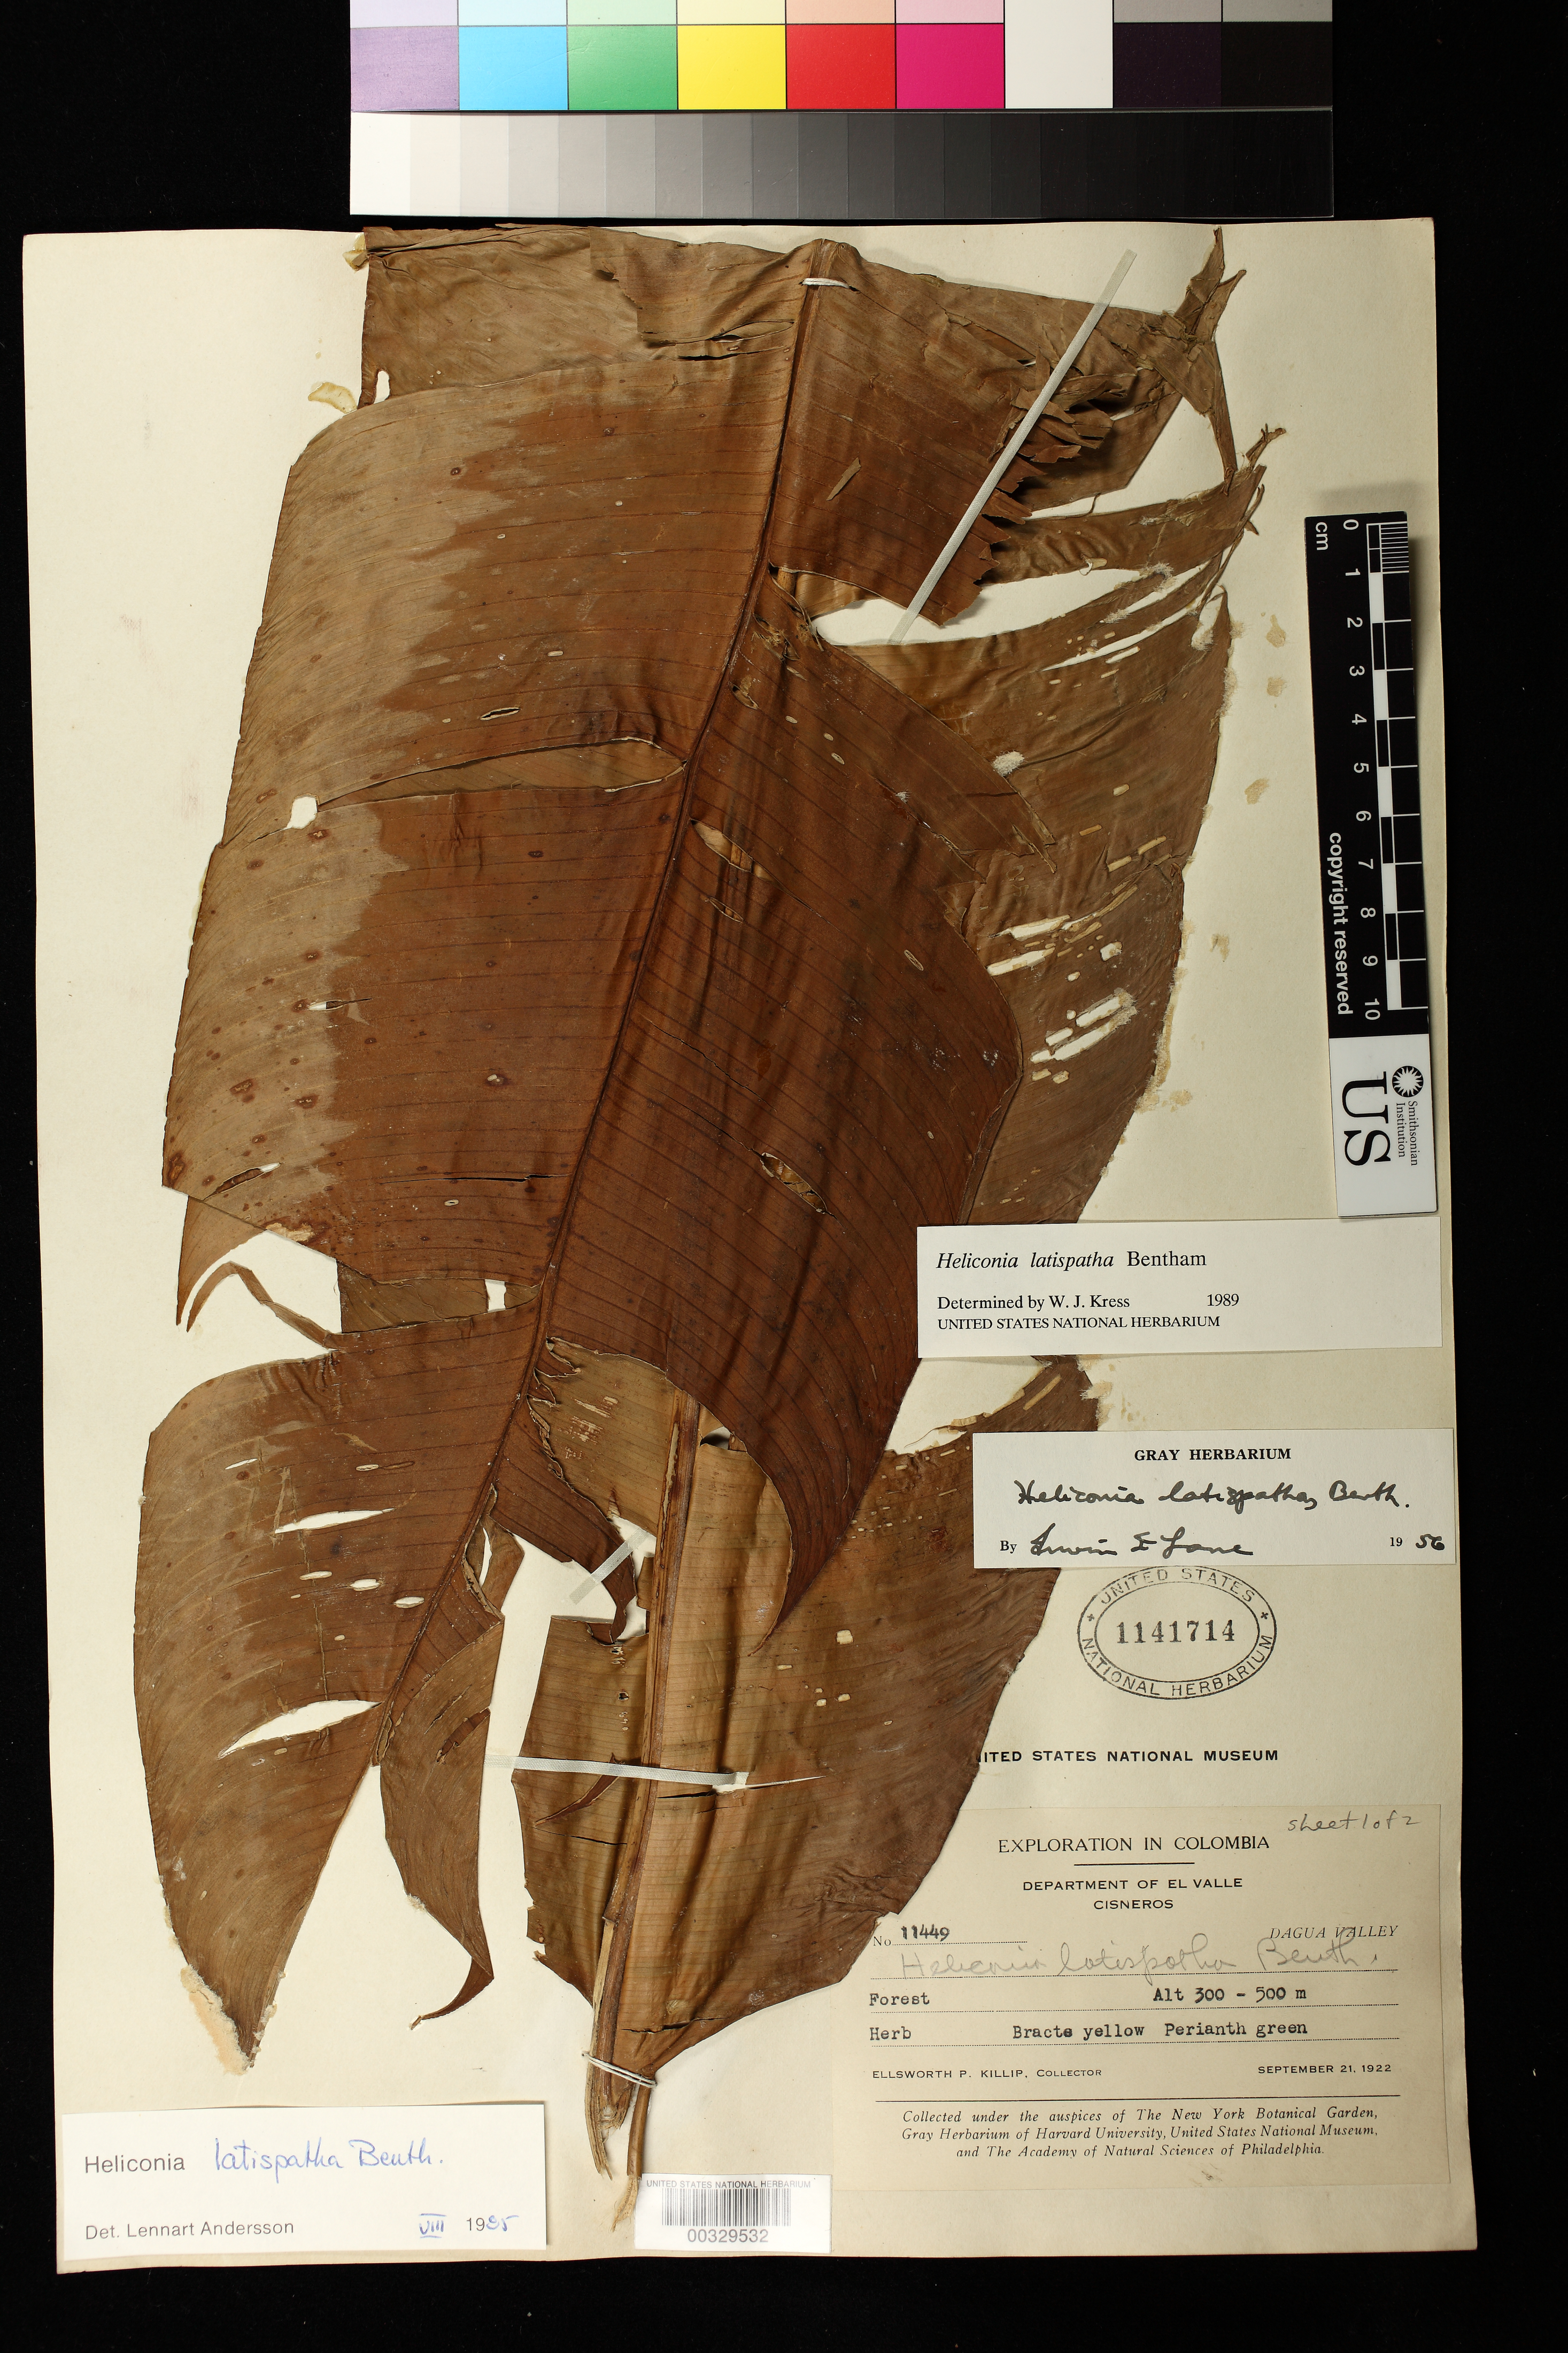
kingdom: Plantae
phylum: Tracheophyta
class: Liliopsida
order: Zingiberales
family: Heliconiaceae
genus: Heliconia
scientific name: Heliconia latispatha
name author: Benth.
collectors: E. P. Killip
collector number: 11449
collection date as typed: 21 Sep 1922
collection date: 1922-09-21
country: Colombia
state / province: Valle del Cauca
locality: Cisneros, Dagua Valley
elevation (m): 300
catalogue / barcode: US 1141714